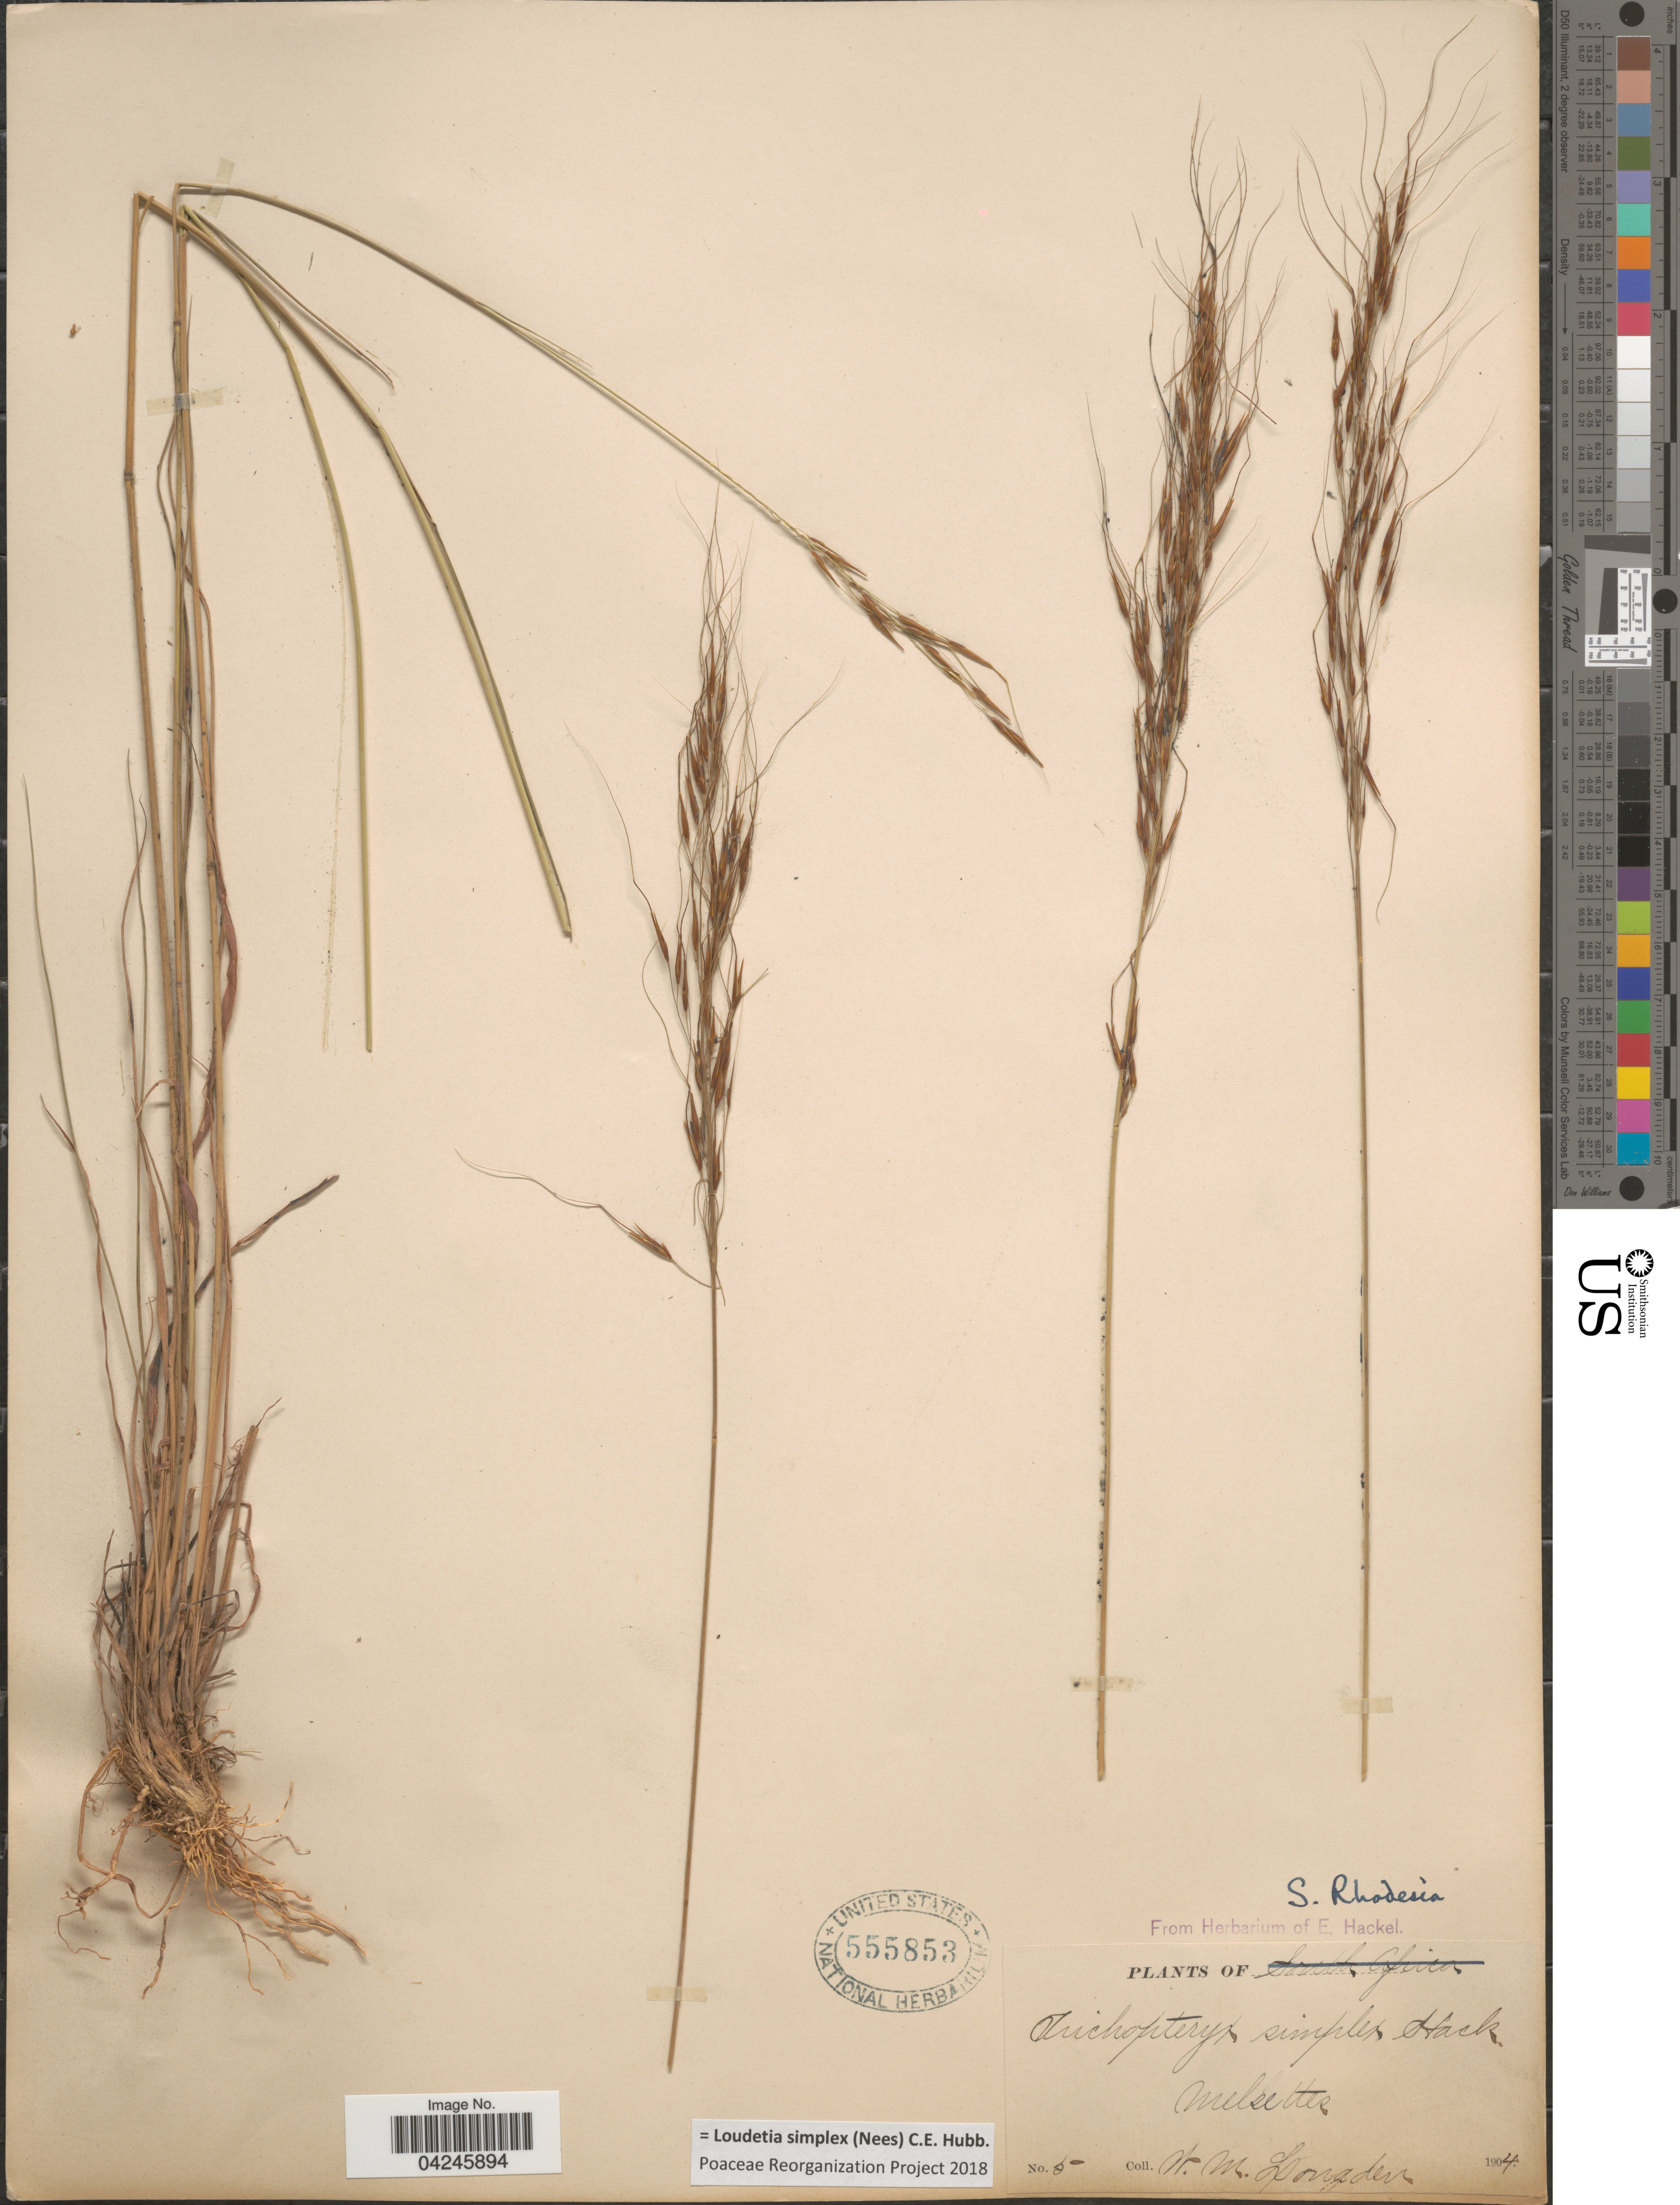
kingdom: Plantae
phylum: Tracheophyta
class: Liliopsida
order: Poales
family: Poaceae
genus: Loudetia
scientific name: Loudetia simplex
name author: (Nees) C.E. Hubb.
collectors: W. Longden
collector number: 5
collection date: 1904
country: Zimbabwe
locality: S. Rhodesia. Melsetter.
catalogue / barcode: US 555853